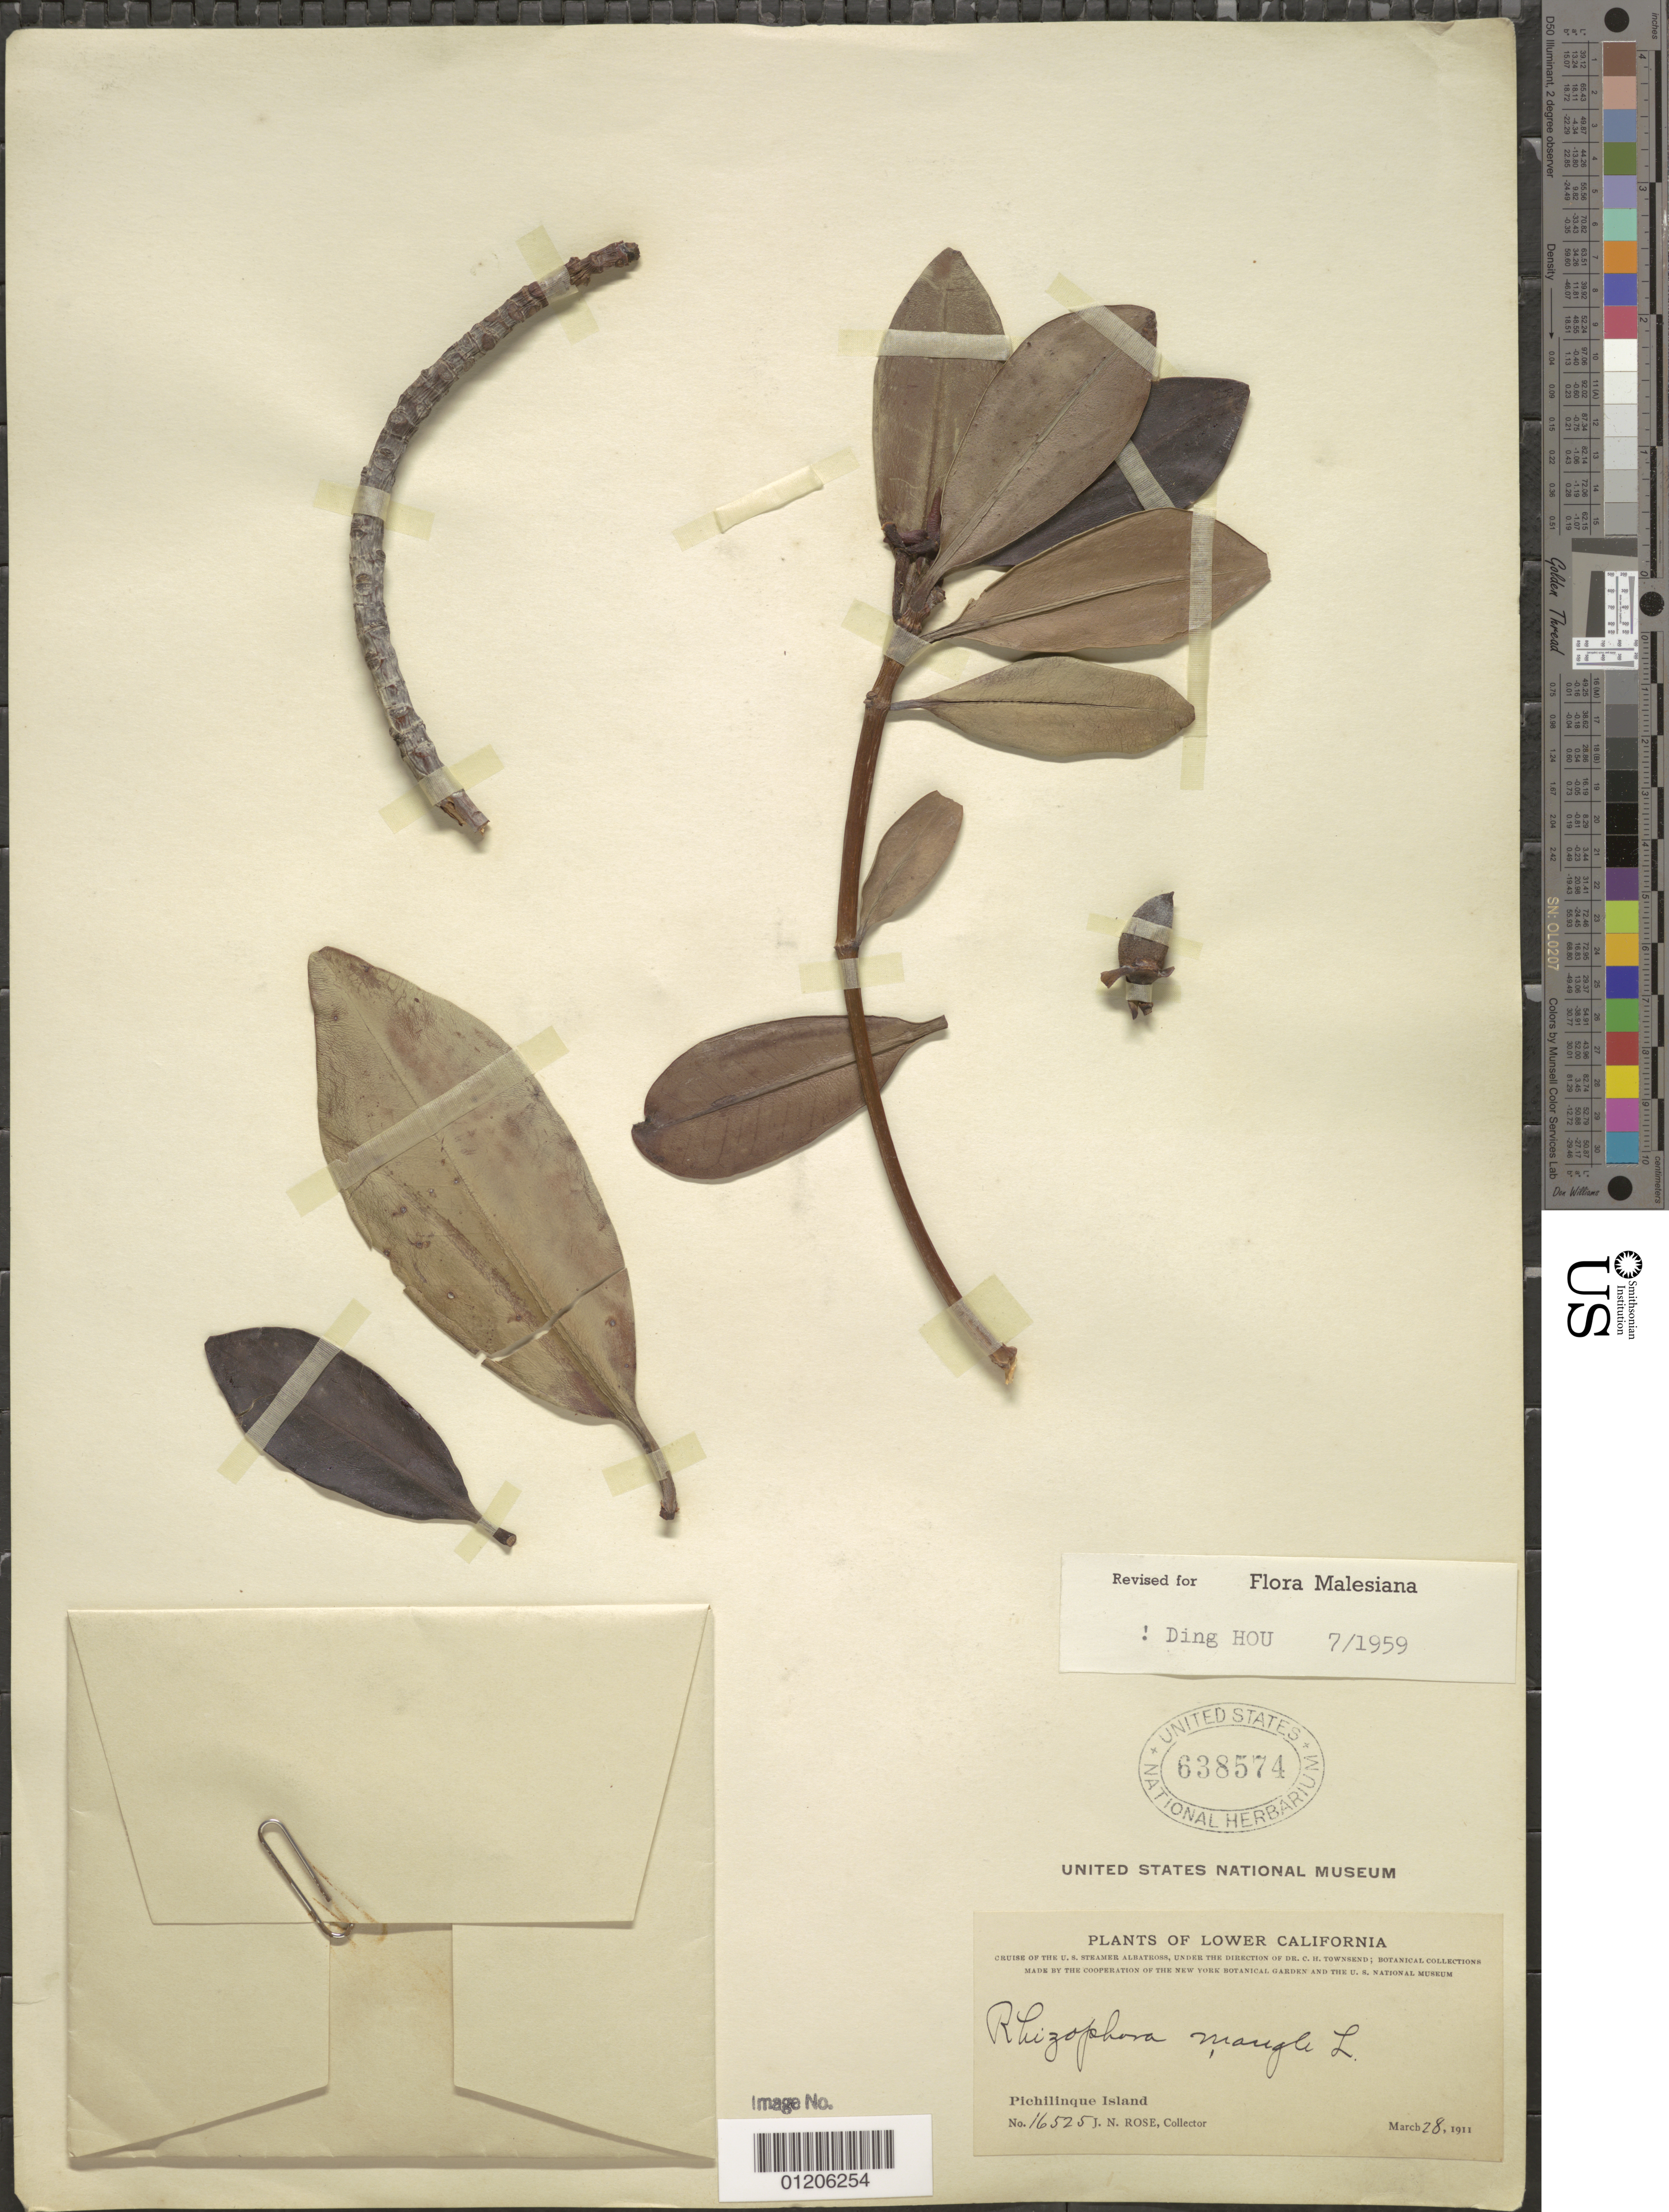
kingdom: Plantae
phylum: Tracheophyta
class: Magnoliopsida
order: Malpighiales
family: Rhizophoraceae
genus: Rhizophora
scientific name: Rhizophora mangle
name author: L.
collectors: J. N. Rose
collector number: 16525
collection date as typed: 28 Mar 1911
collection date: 1911-03-28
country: Mexico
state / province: Baja California Sur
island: Pichilinque Island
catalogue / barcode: US 638574